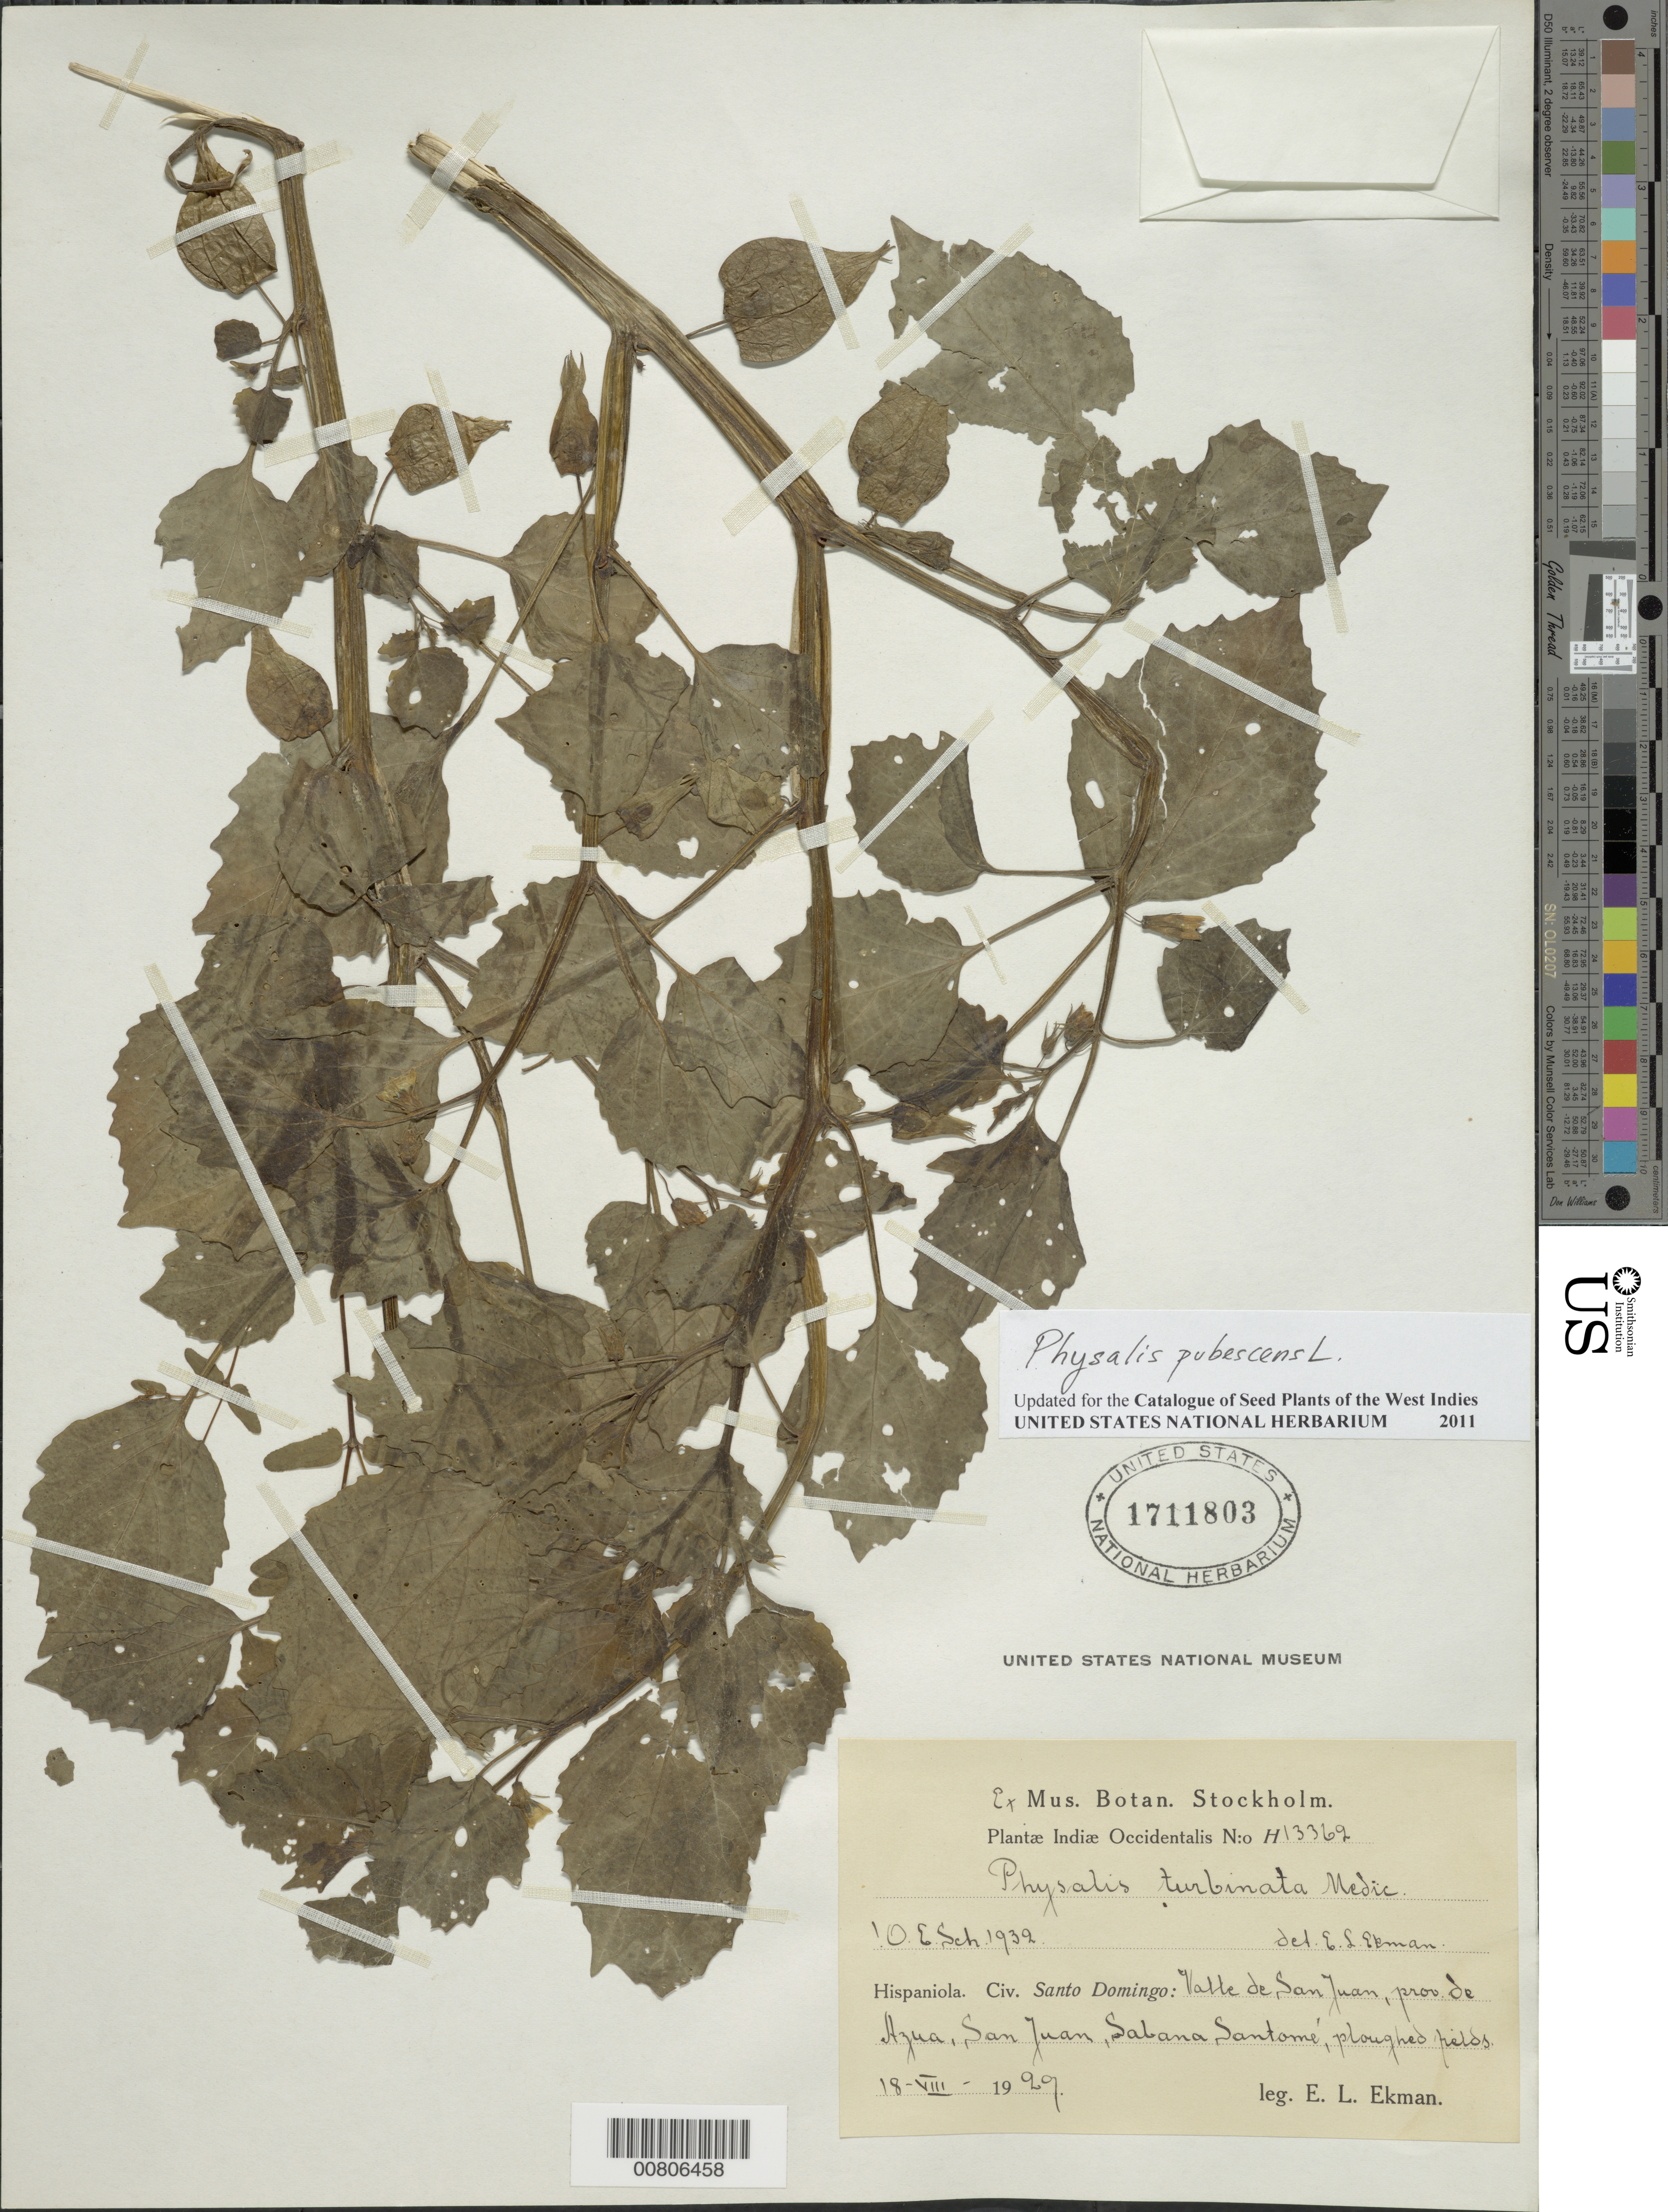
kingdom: Plantae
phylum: Tracheophyta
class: Magnoliopsida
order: Solanales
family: Solanaceae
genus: Physalis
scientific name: Physalis pubescens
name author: L.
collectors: E. L. Ekman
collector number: H 13369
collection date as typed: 18 Aug 1929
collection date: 1929-08-18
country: Dominican Republic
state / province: Azua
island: Hispaniola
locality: Valle de San Juan, San Juan, Sabana, Santomé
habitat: Ploughed fields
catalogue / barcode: US 1711803